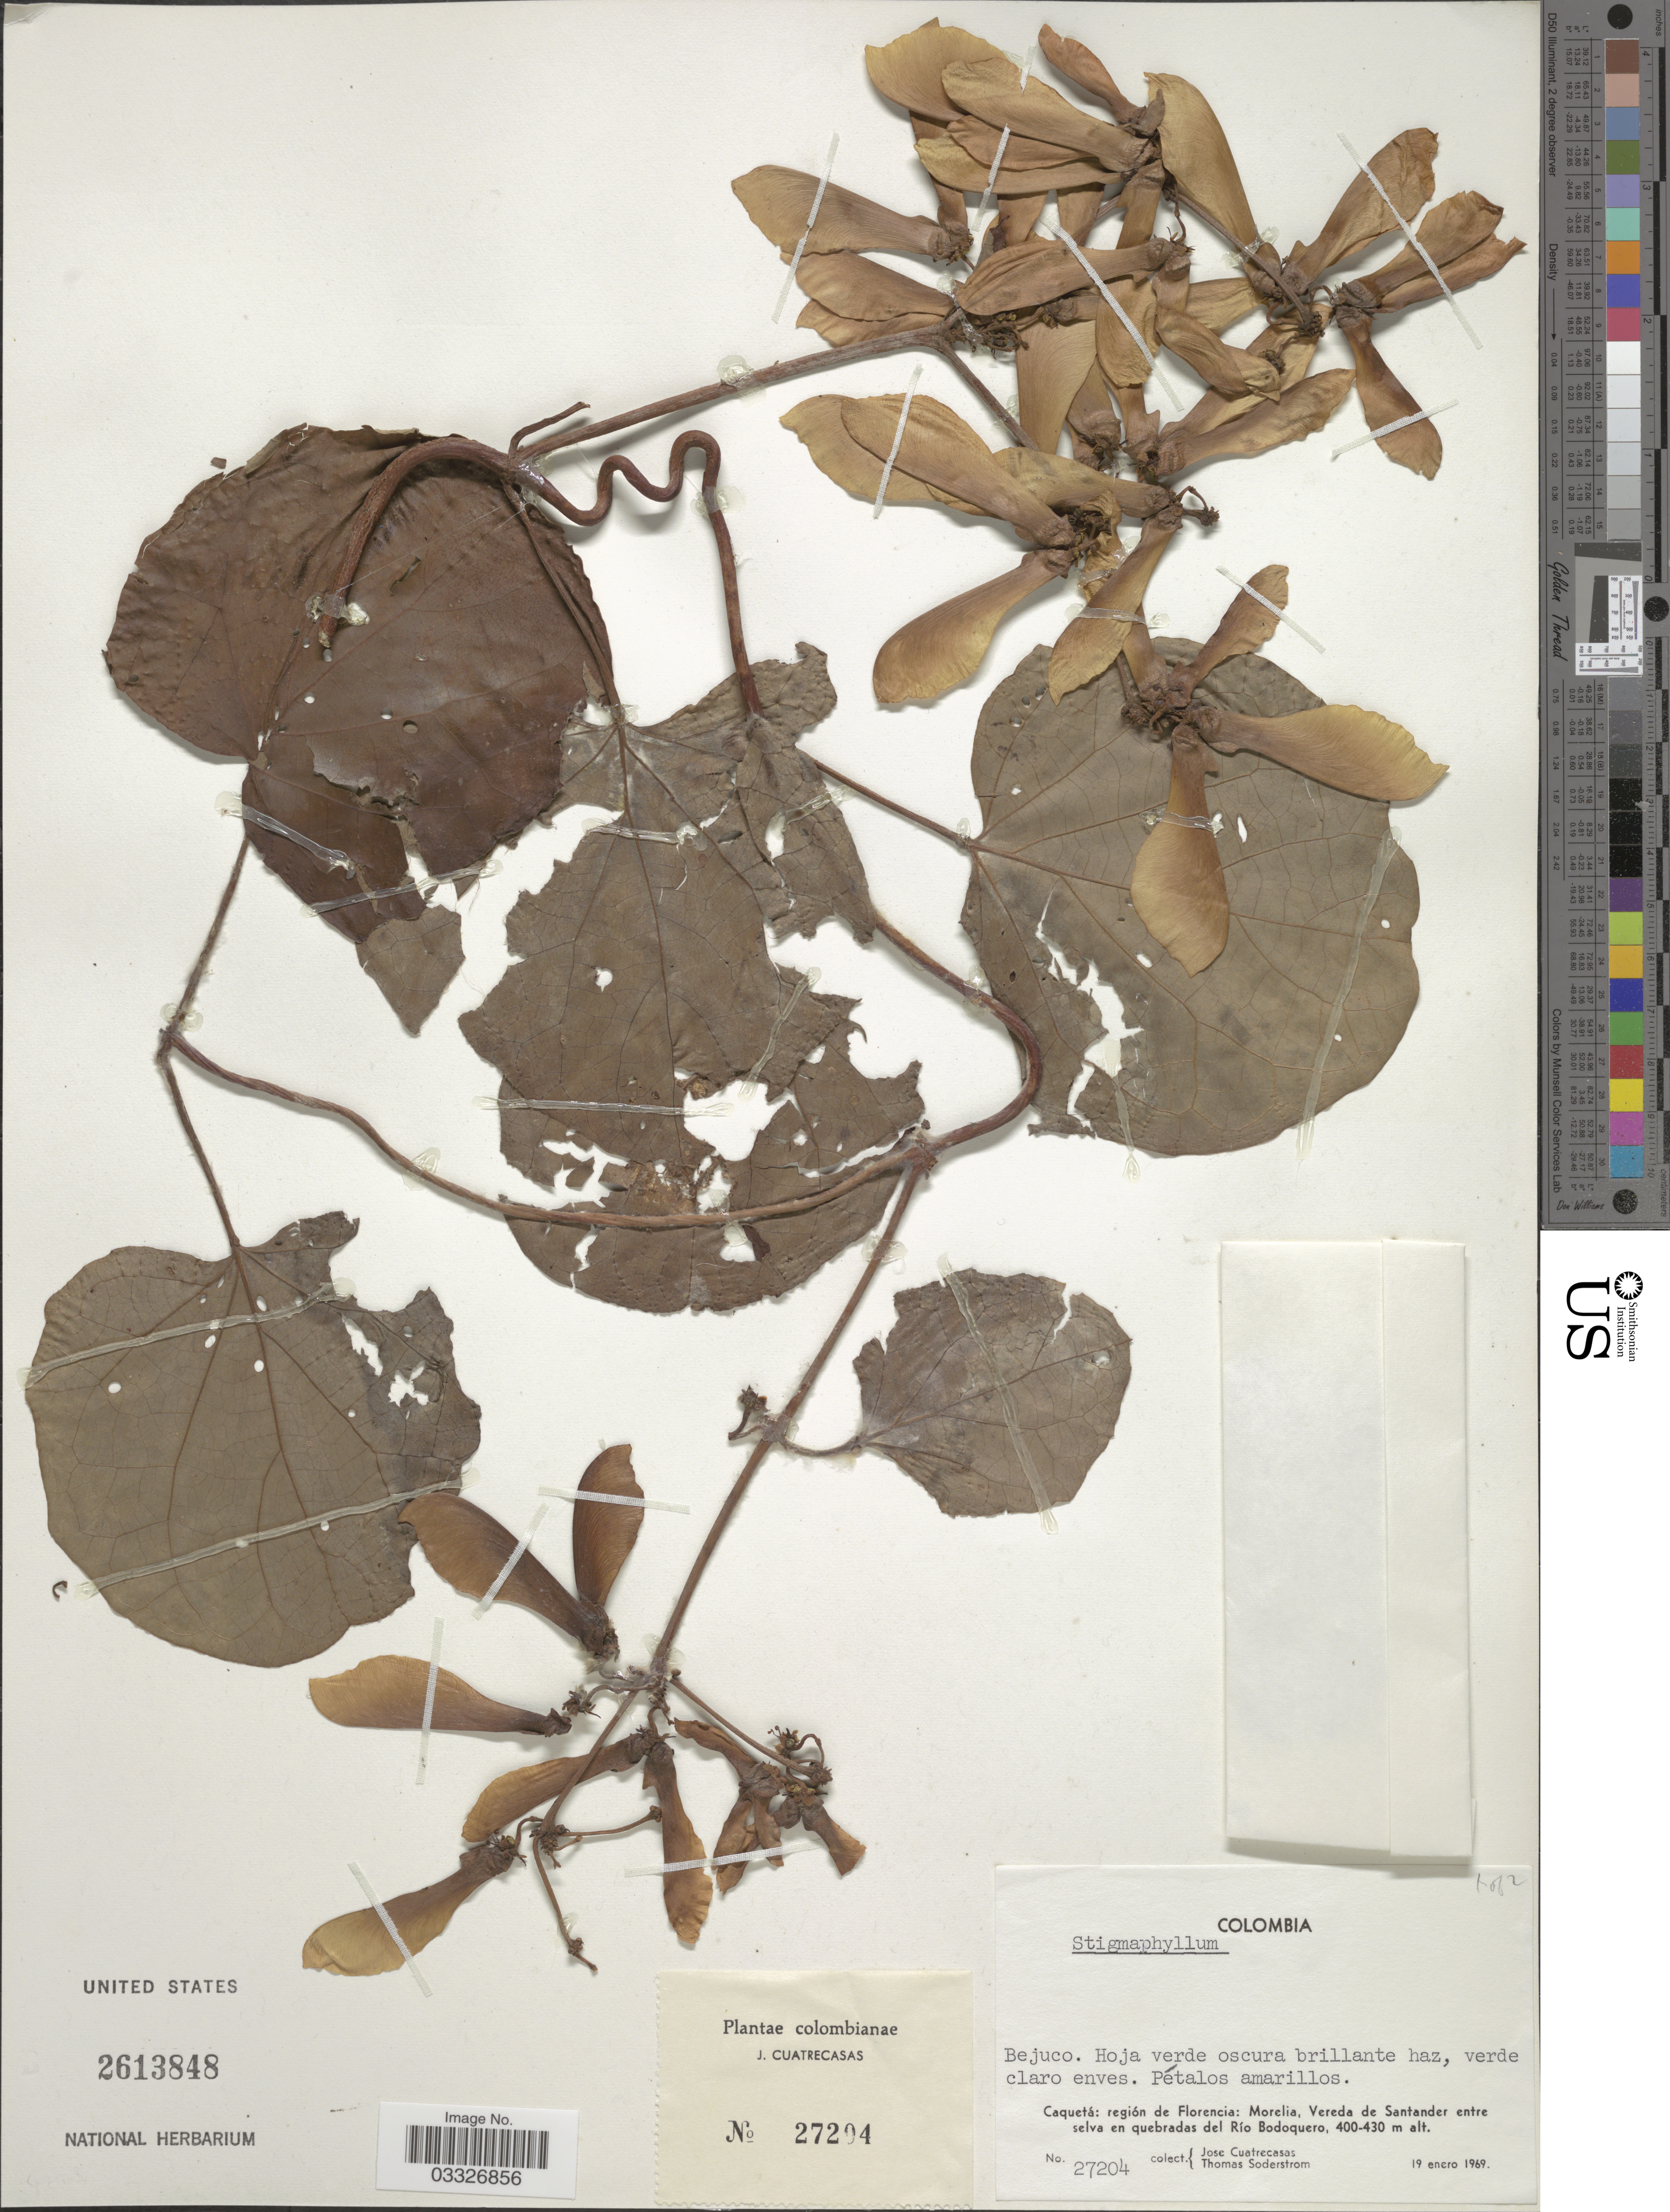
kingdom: Plantae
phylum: Tracheophyta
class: Magnoliopsida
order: Malpighiales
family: Malpighiaceae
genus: Stigmaphyllon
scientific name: Stigmaphyllon sp.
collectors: J. Cuatrecasas & T. R. Soderstrom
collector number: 27204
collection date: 1969-01-19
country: Colombia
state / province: Caquetá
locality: Región de Florencia: Morelia, Vereda de Santander entre selva en quebradas del Río Bodoquero.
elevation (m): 400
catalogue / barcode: US 2613848